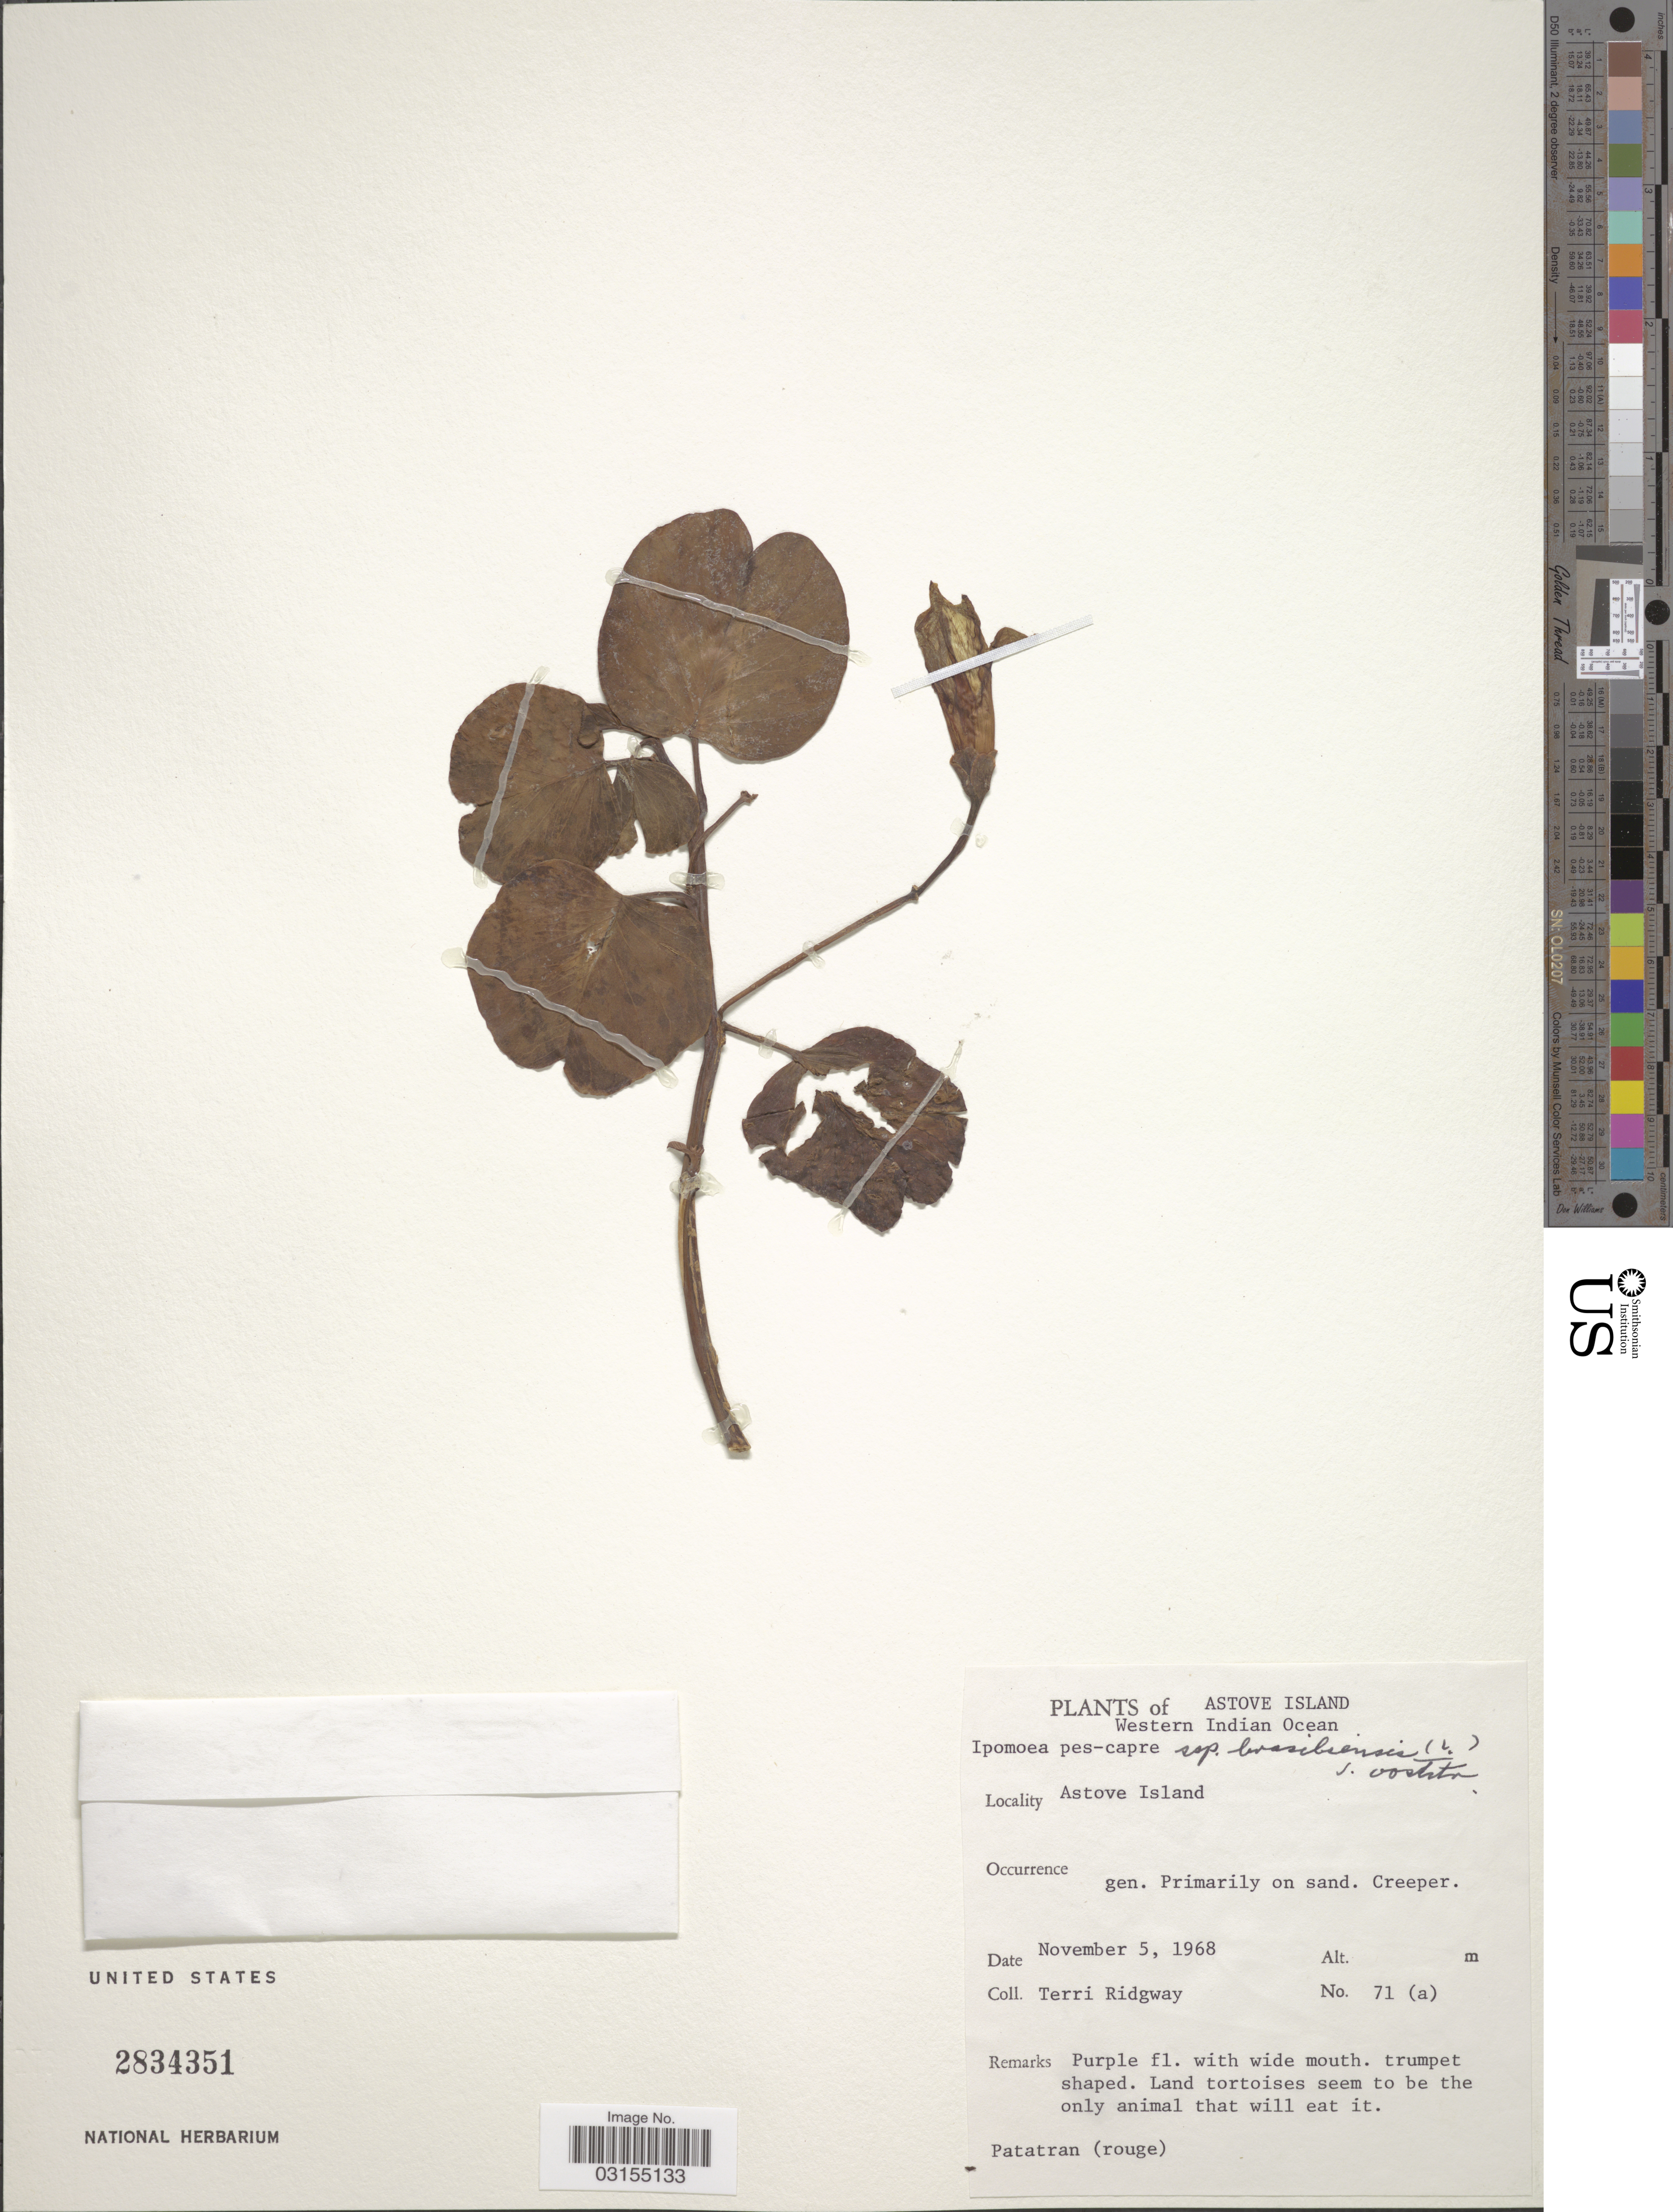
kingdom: Plantae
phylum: Tracheophyta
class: Magnoliopsida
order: Solanales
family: Convolvulaceae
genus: Ipomoea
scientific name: Ipomoea pes-caprae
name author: (L.) R. Br.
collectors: T. Ridgway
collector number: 71 (a)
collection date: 1968-11-05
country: Seychelles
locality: Astove Island (Western Indian Ocean). Astove Island.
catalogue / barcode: US 2834351